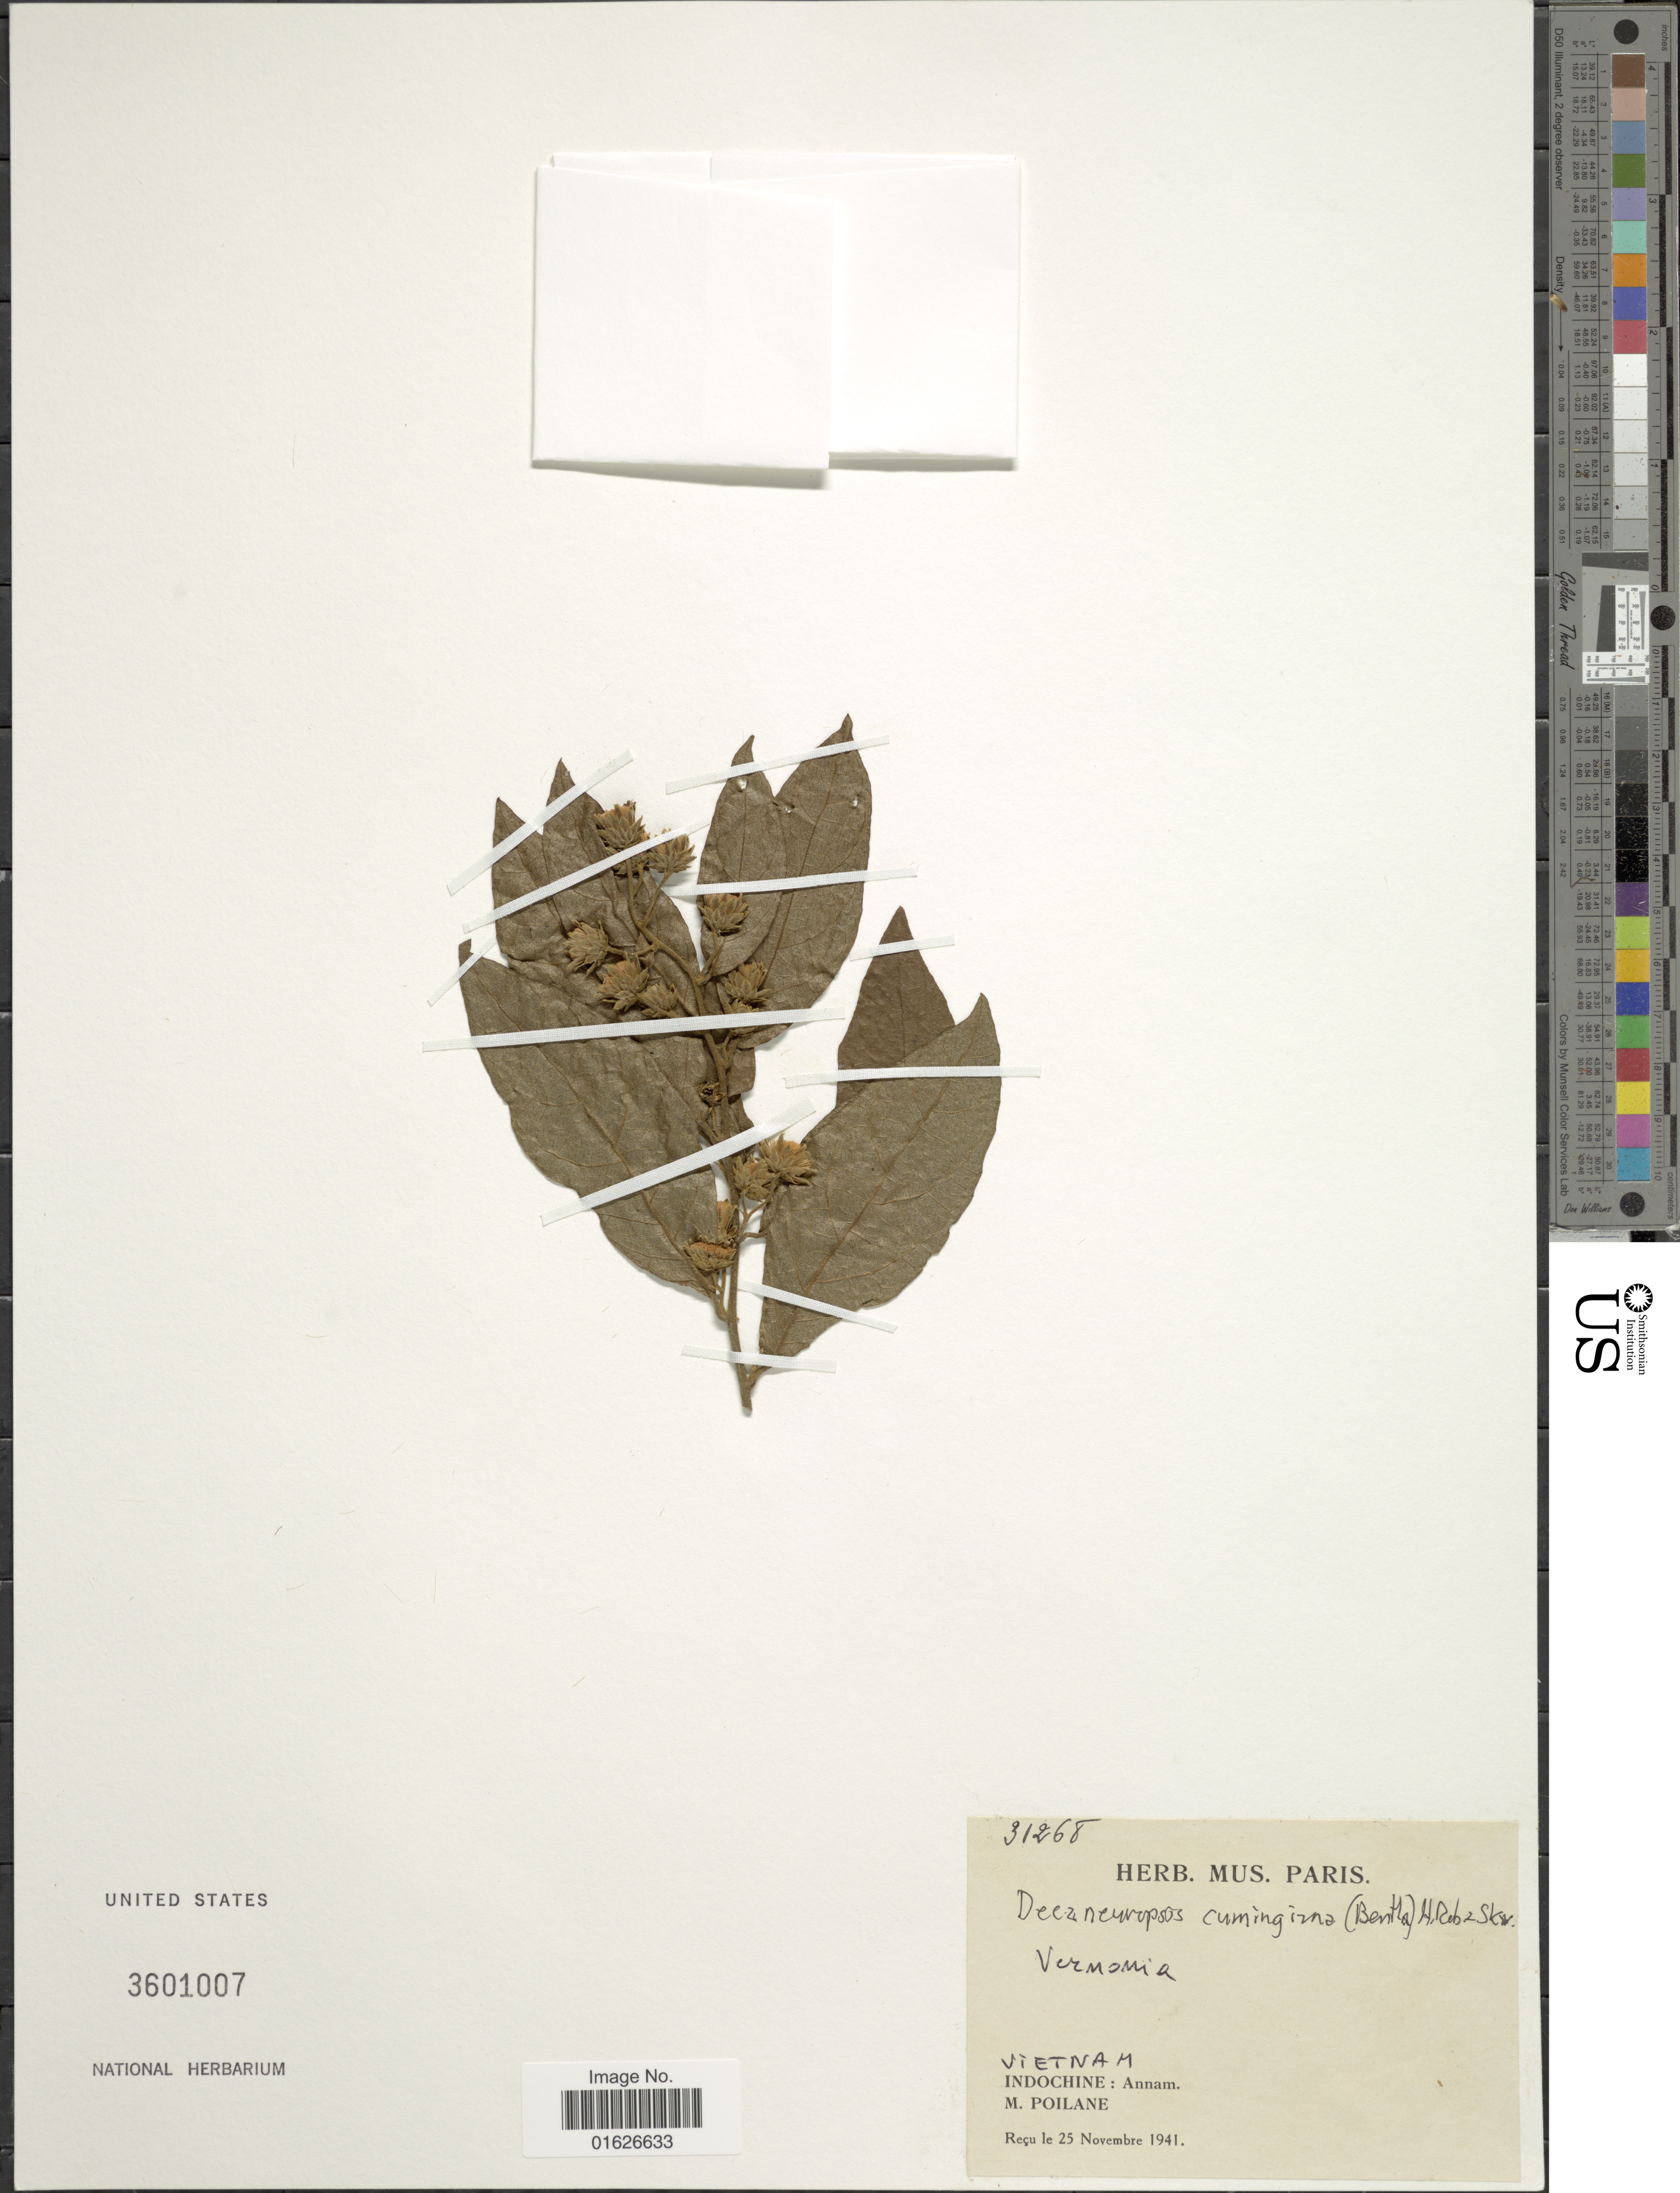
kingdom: Plantae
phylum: Tracheophyta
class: Magnoliopsida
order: Asterales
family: Asteraceae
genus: Decaneuropsis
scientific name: Decaneuropsis cumingiana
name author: (Benth.) H. Rob. & Skvarla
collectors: -. Poilane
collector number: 31268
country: Vietnam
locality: Viernam, Indochine: Annam.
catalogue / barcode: US 3601007